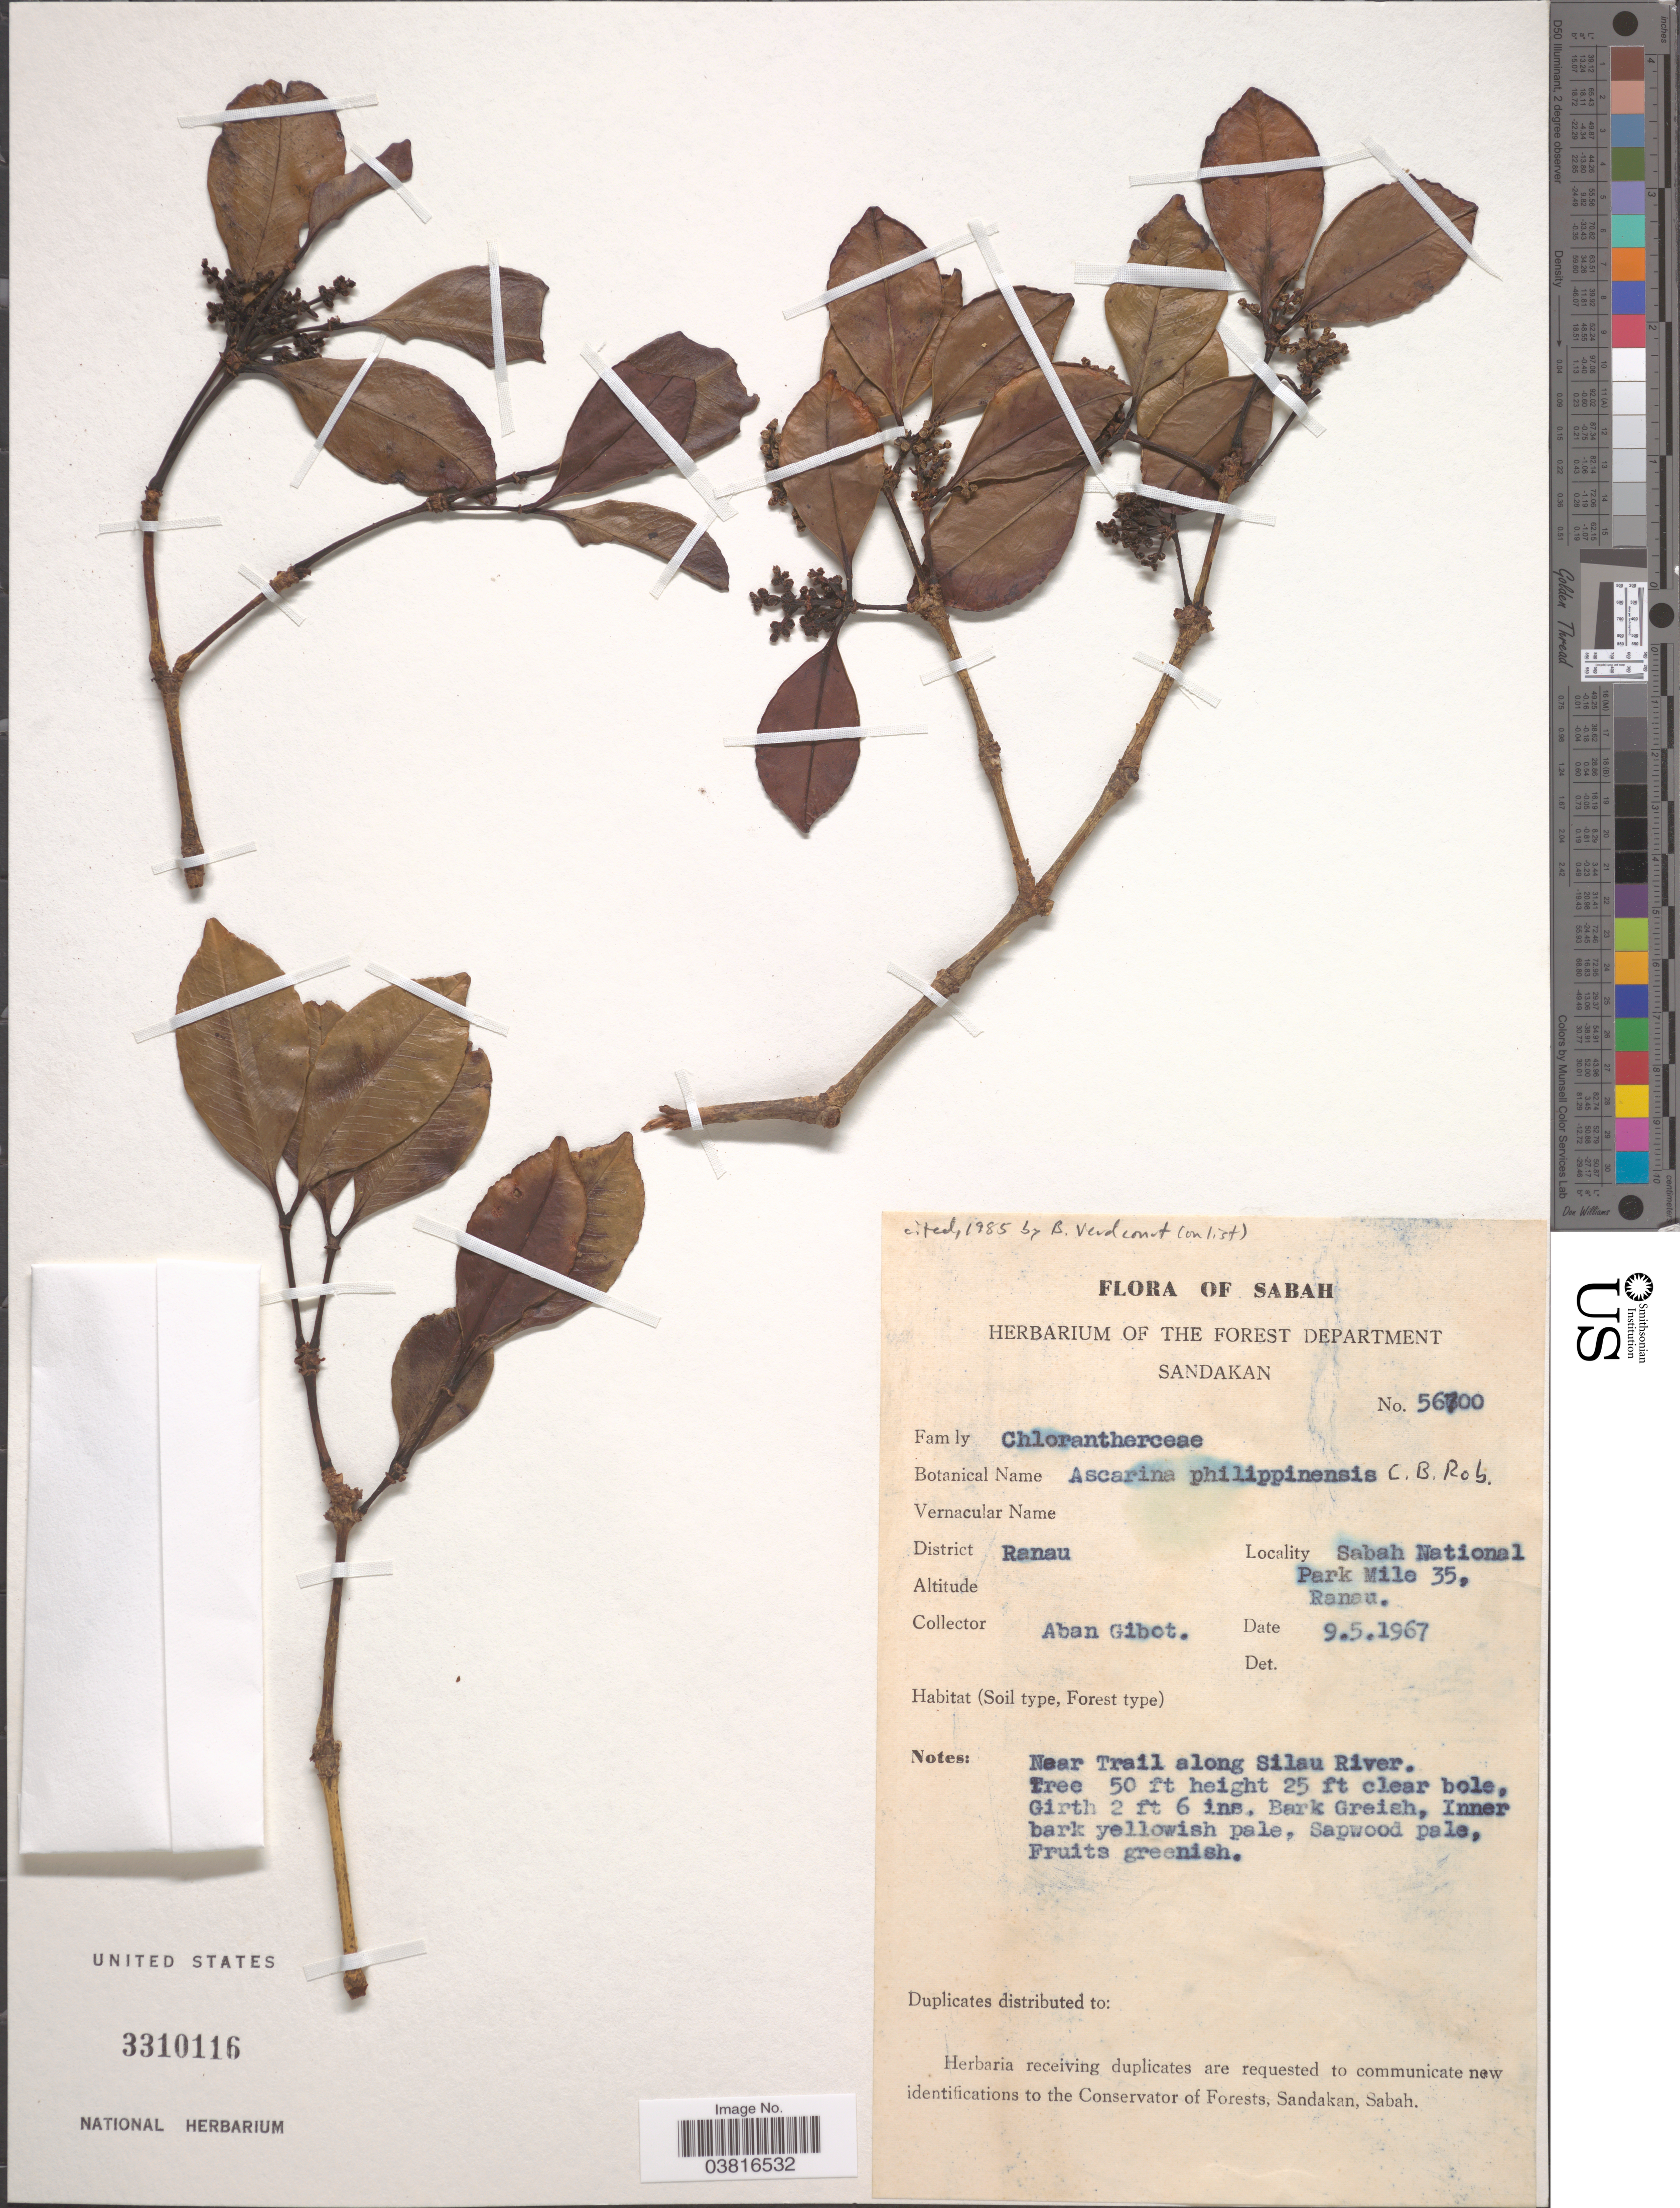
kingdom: Plantae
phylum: Tracheophyta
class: Magnoliopsida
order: Chloranthales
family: Chloranthaceae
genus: Ascarina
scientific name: Ascarina philippinensis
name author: C.B. Rob.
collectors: A. Gibot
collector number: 56700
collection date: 1967-05-09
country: Malaysia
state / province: Sabah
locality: District Ranau. Sabah National Park Mile 35, Ranau. Near Trail along Silau River.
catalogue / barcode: US 3310116